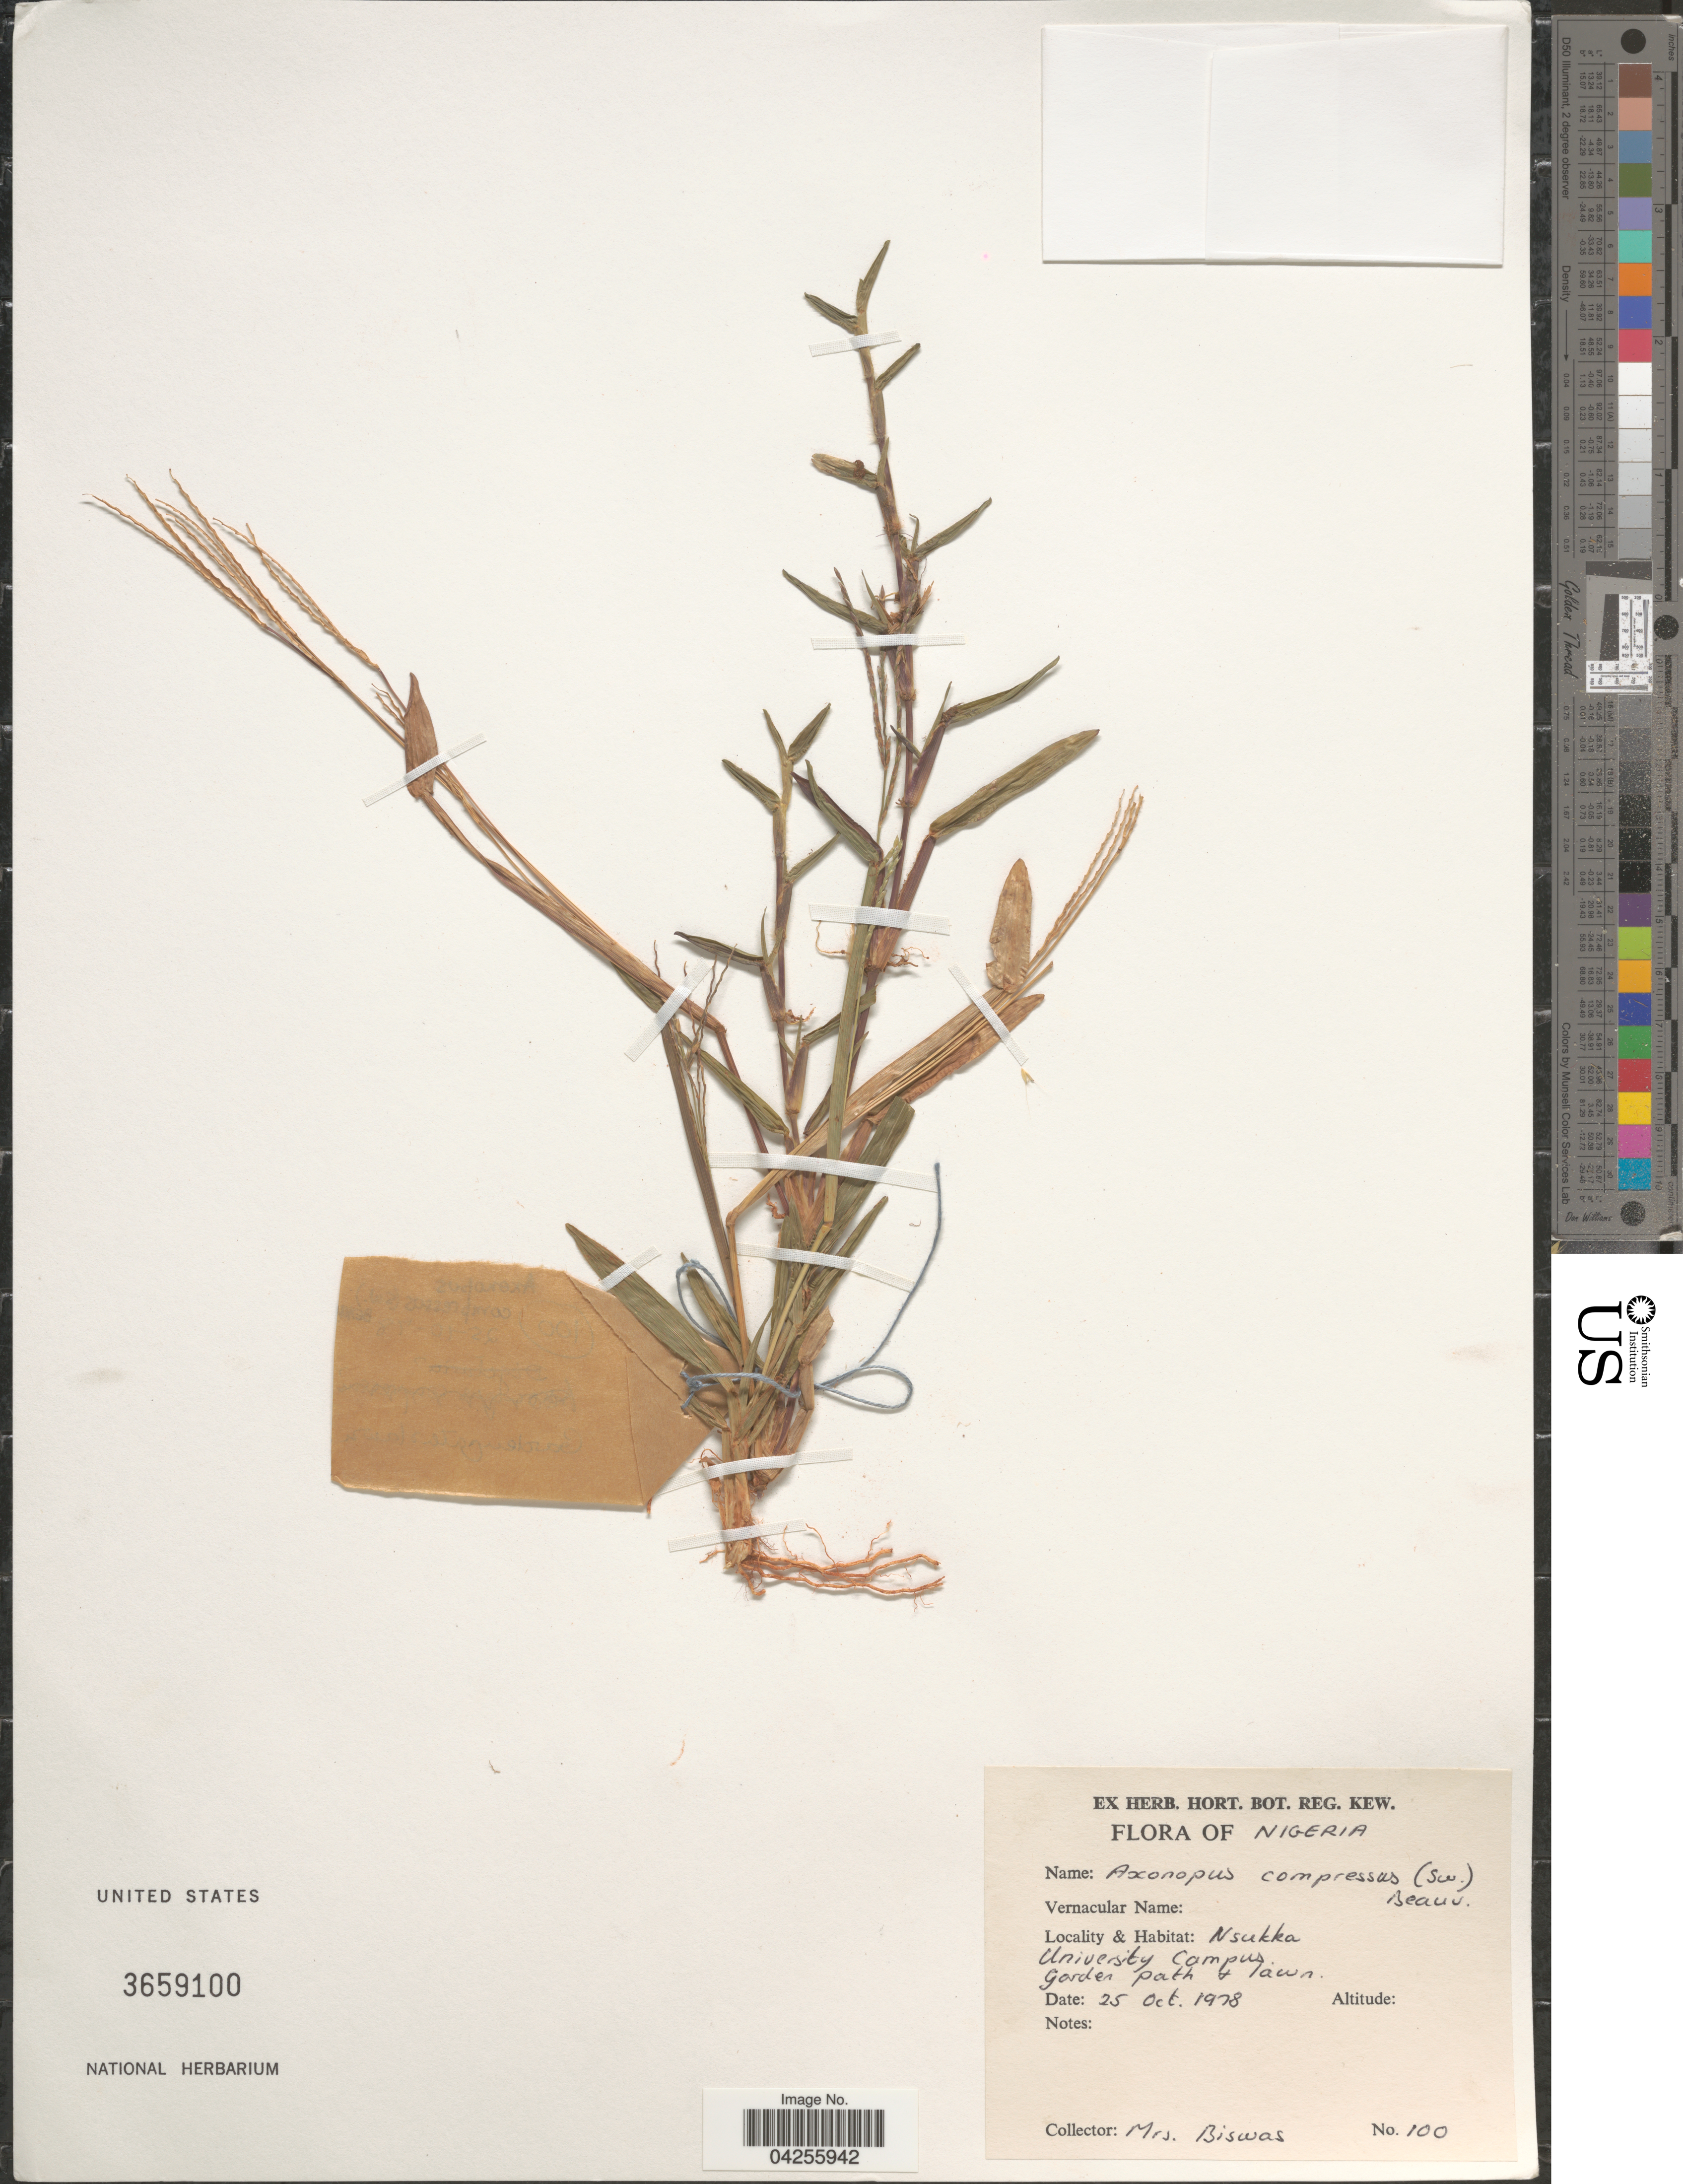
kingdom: Plantae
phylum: Tracheophyta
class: Liliopsida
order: Poales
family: Poaceae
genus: Axonopus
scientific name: Axonopus compressus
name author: (Sw.) P. Beauv.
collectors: Biswas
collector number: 100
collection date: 1978-10-25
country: Nigeria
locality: Nsukka. University Campus.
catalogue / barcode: US 3659100